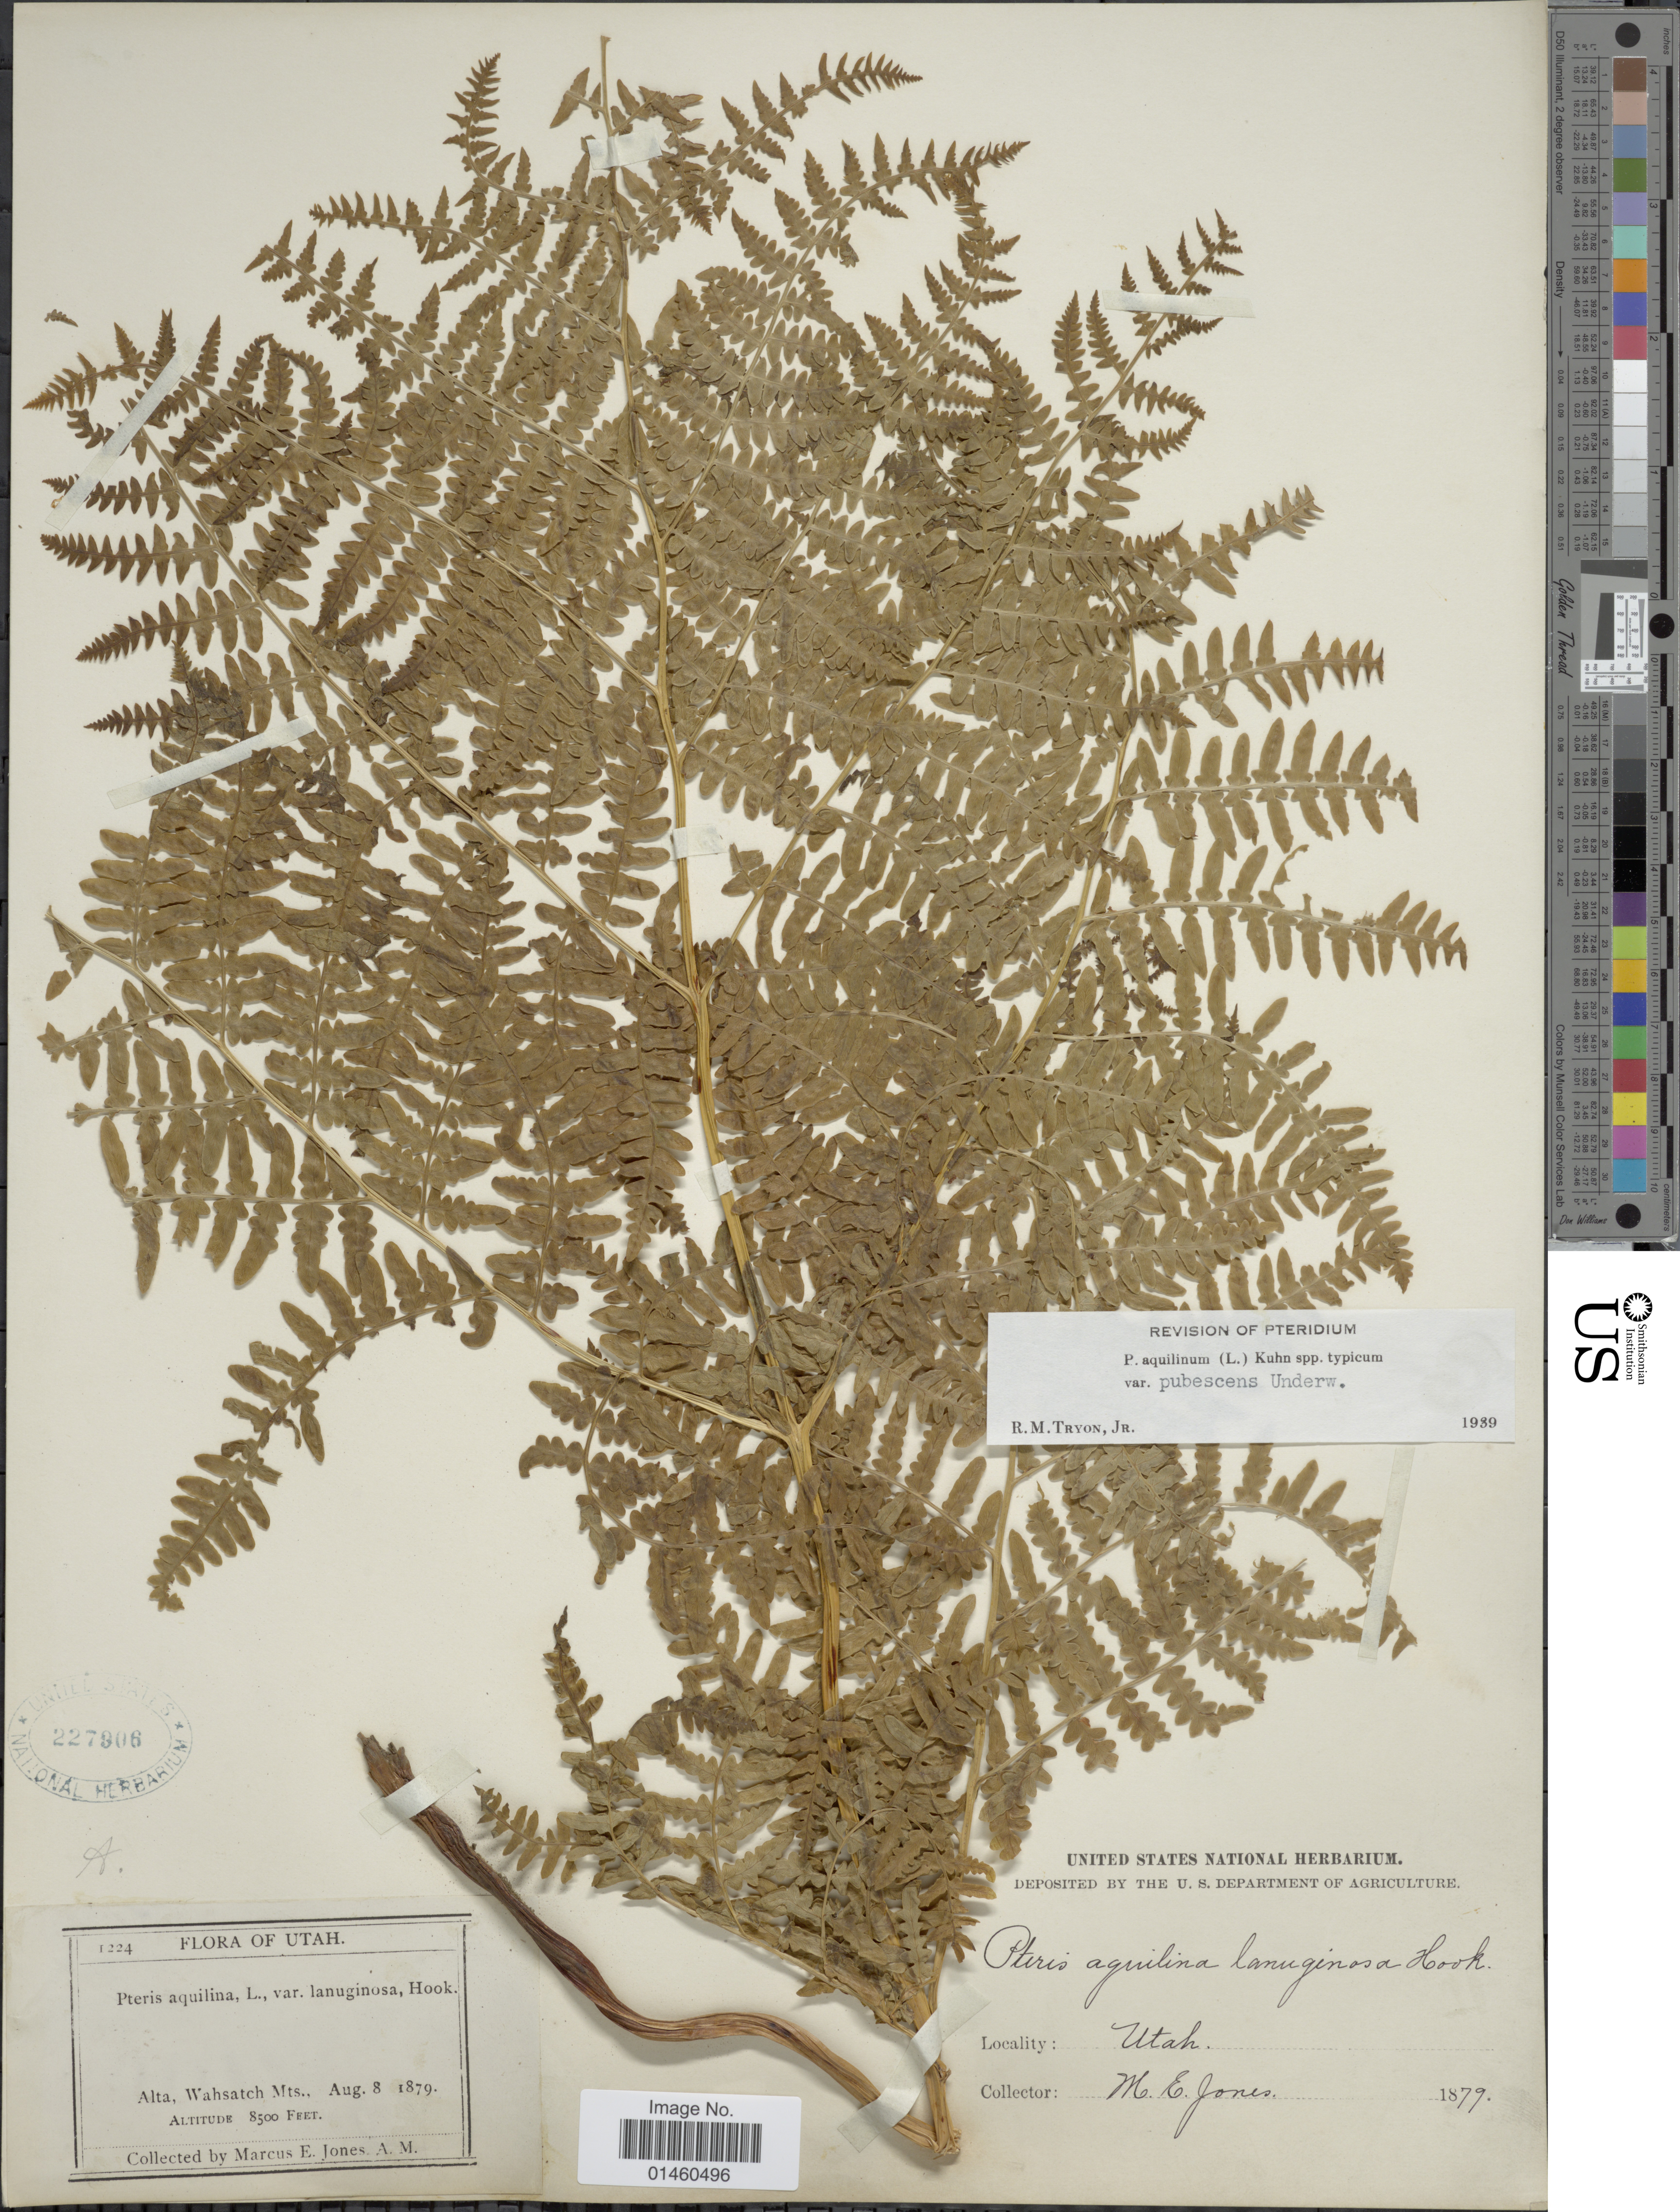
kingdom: Plantae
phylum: Tracheophyta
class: Polypodiopsida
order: Polypodiales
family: Dennstaedtiaceae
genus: Pteridium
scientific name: Pteridium pubescens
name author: (Underw.) Christenh.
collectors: M. E. Jones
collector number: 1224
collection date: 1879-08-08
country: United States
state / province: Utah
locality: Ata, Wahsatch Mts.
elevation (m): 2591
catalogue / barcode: US 227906